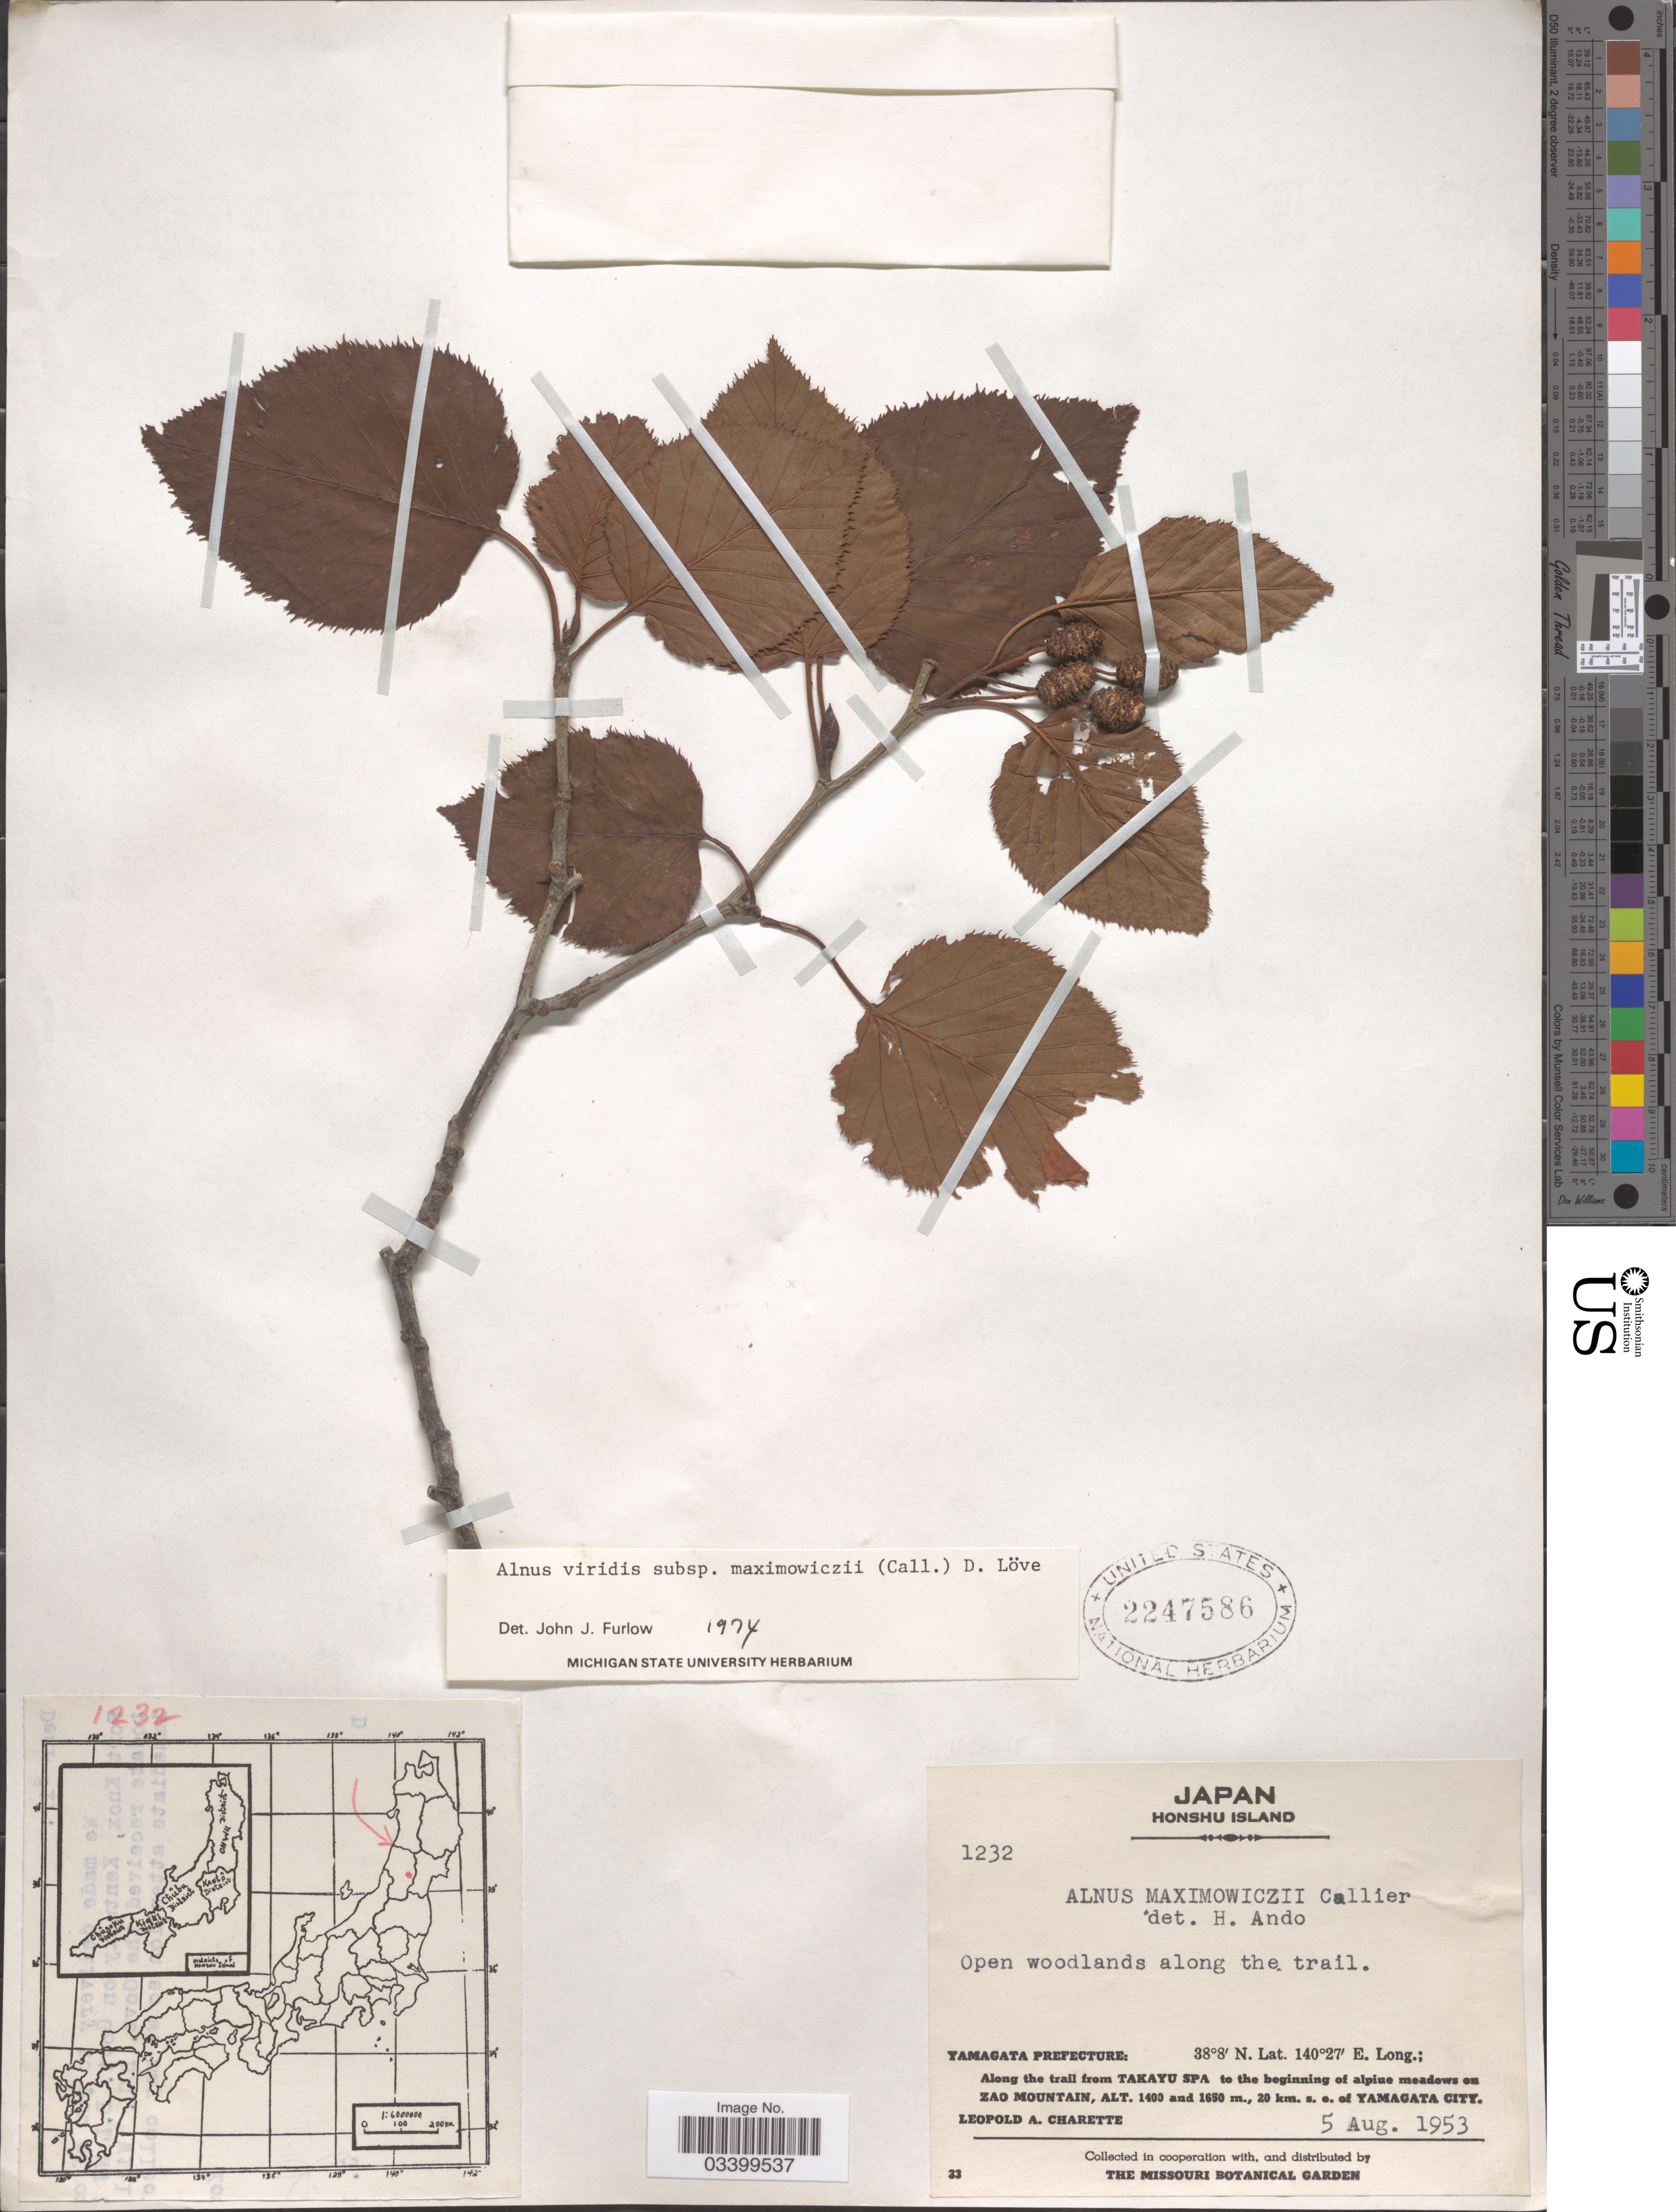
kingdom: Plantae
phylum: Tracheophyta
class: Magnoliopsida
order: Fagales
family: Betulaceae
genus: Alnus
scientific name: Alnus maximowiczii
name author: Callier ex C.K. Schneid.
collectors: L. A. Charette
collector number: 1232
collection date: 1953-08-05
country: Japan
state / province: Yamagata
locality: Honshu Island. Yamagata Prefecture: Along the trail from Takayu Spa to the beginning of alpine meadows on Zao Mountain. 20 km. s.e. of Yamagata City.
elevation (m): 1400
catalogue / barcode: US 2247586